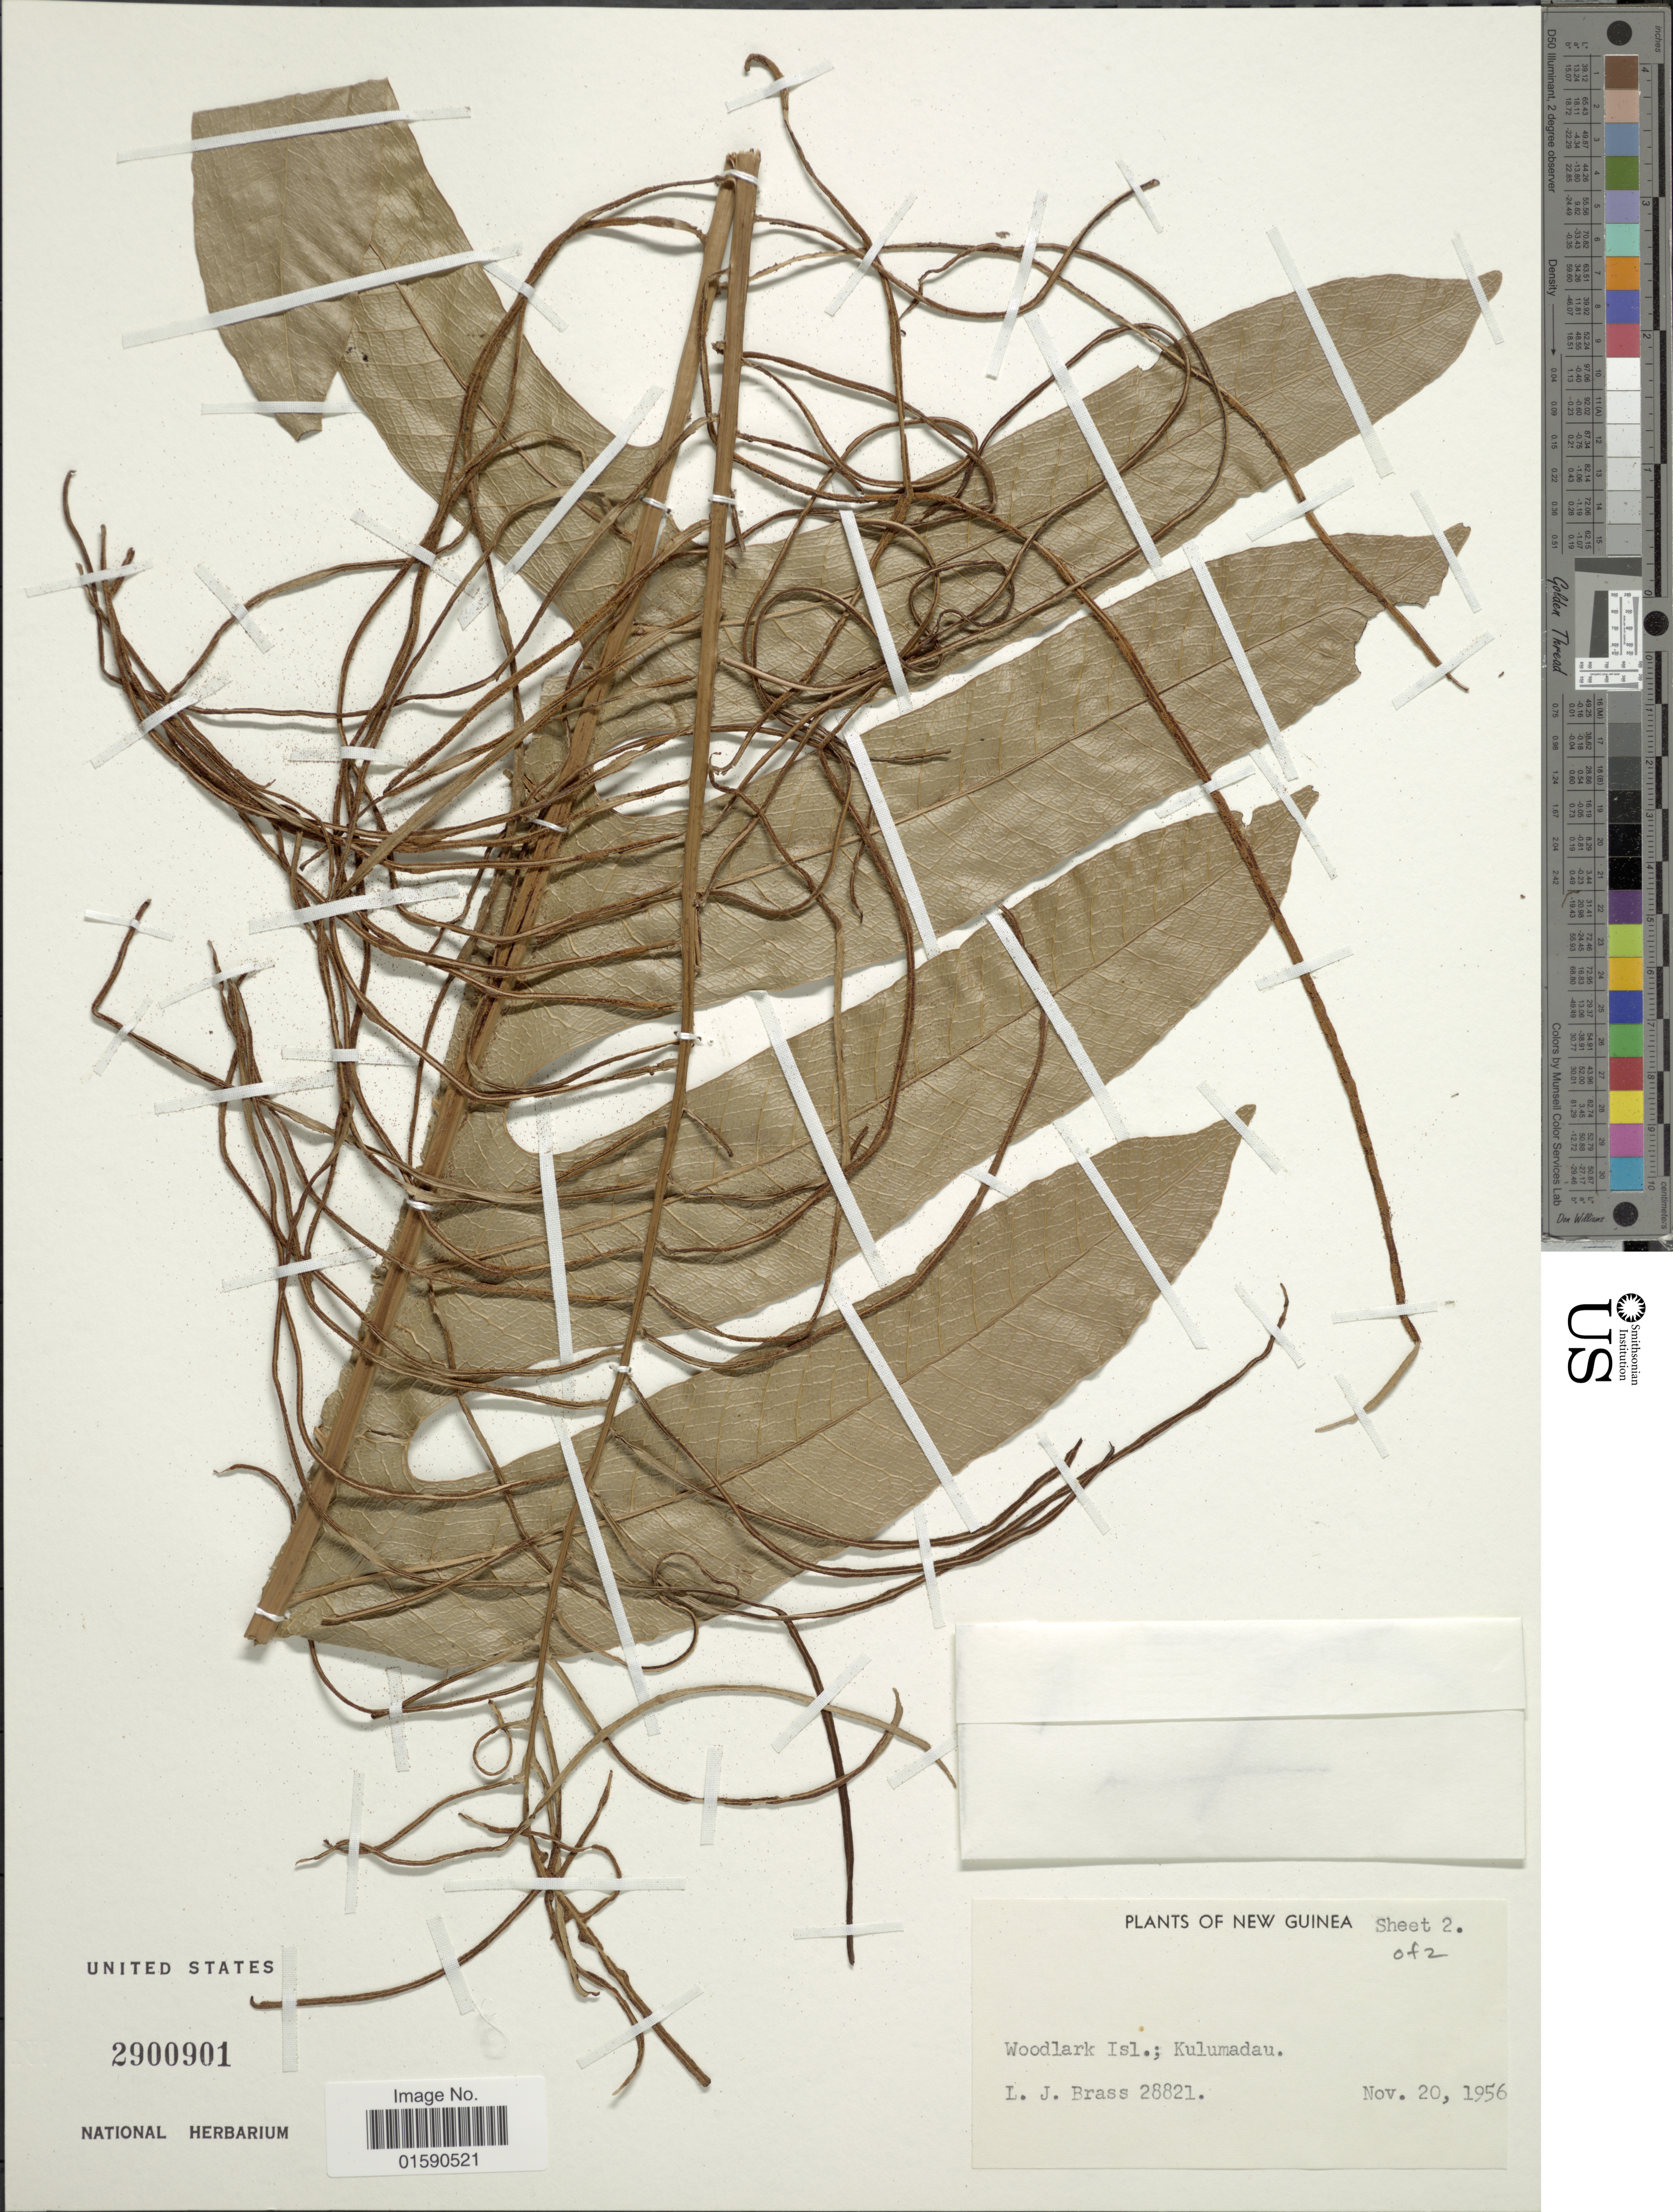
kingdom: Plantae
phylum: Tracheophyta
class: Polypodiopsida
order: Polypodiales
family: Polypodiaceae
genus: Aglaomorpha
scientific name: Aglaomorpha sp.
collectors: L. J. Brass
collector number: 28821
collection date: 1956-11-20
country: Papua New Guinea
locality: Woodlark Isl.: Kulummadau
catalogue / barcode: US 2900901